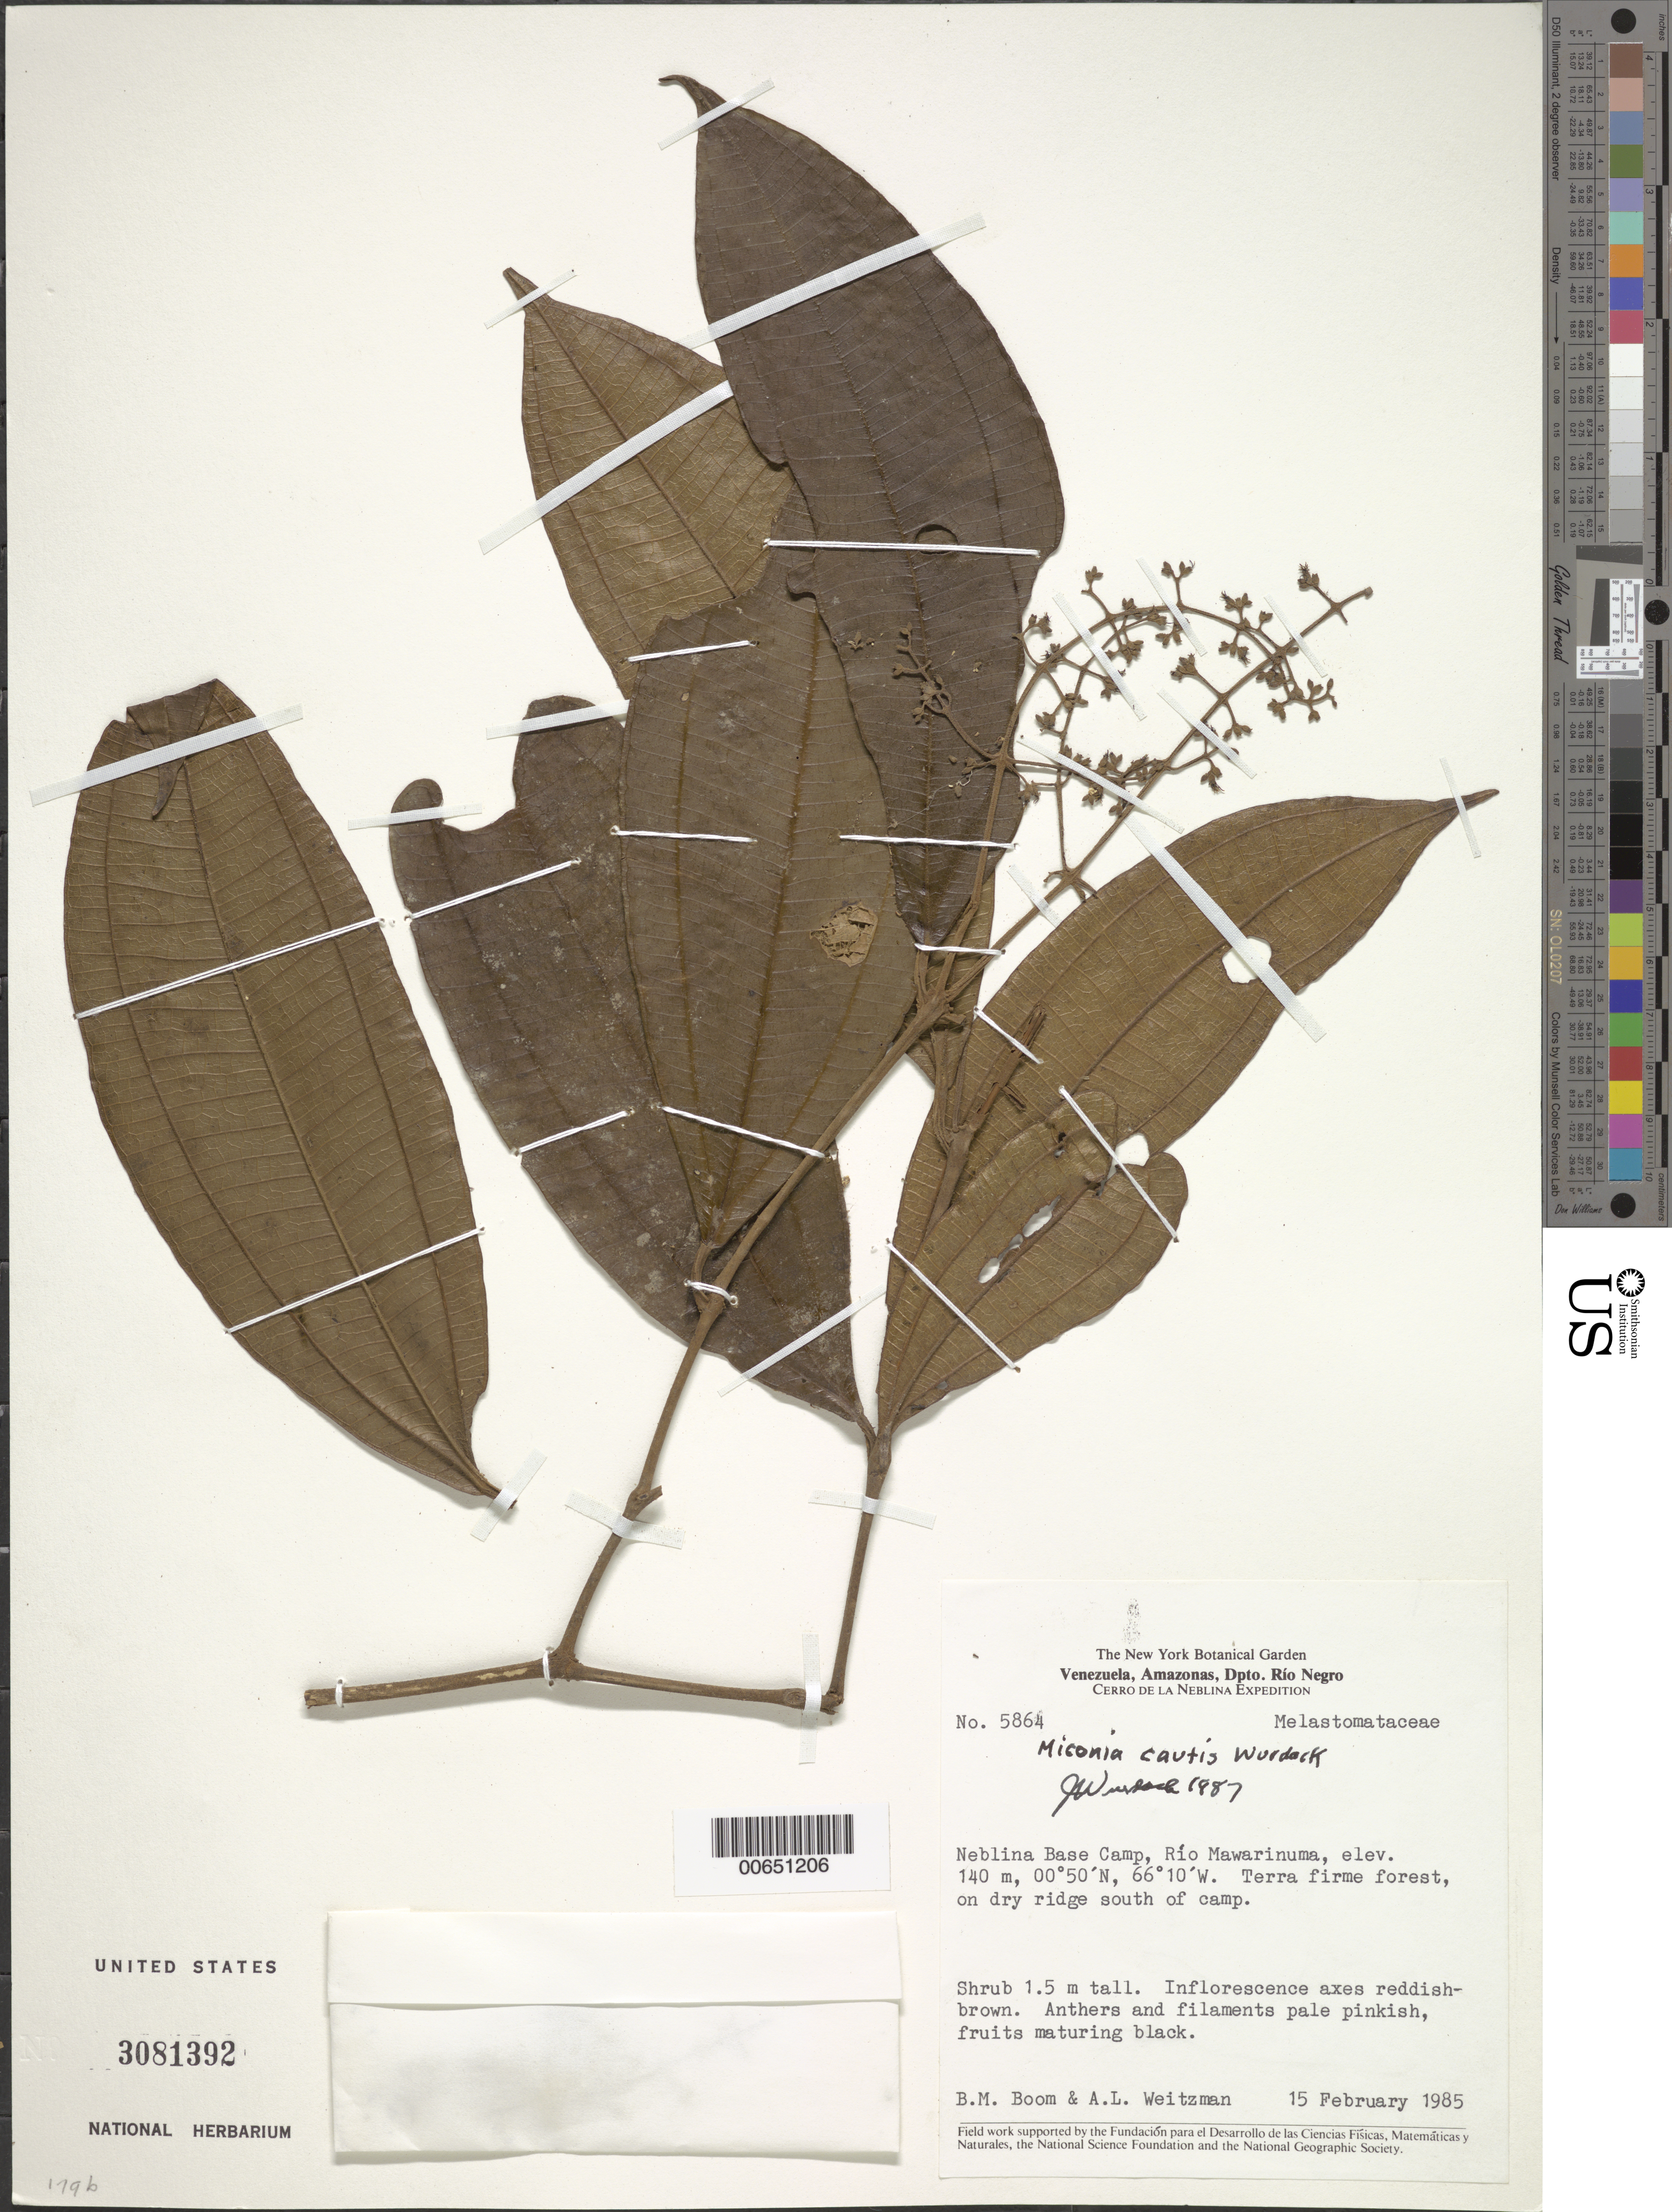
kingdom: Plantae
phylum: Tracheophyta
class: Magnoliopsida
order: Myrtales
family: Melastomataceae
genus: Miconia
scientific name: Miconia cautis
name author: Wurdack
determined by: Wurdack, John J., (US), US (UNITED STATES)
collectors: B. M. Boom & A. L. Weitzman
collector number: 5864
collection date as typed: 15-Feb-85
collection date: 1985-02-15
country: Venezuela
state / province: Amazonas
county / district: Río Negro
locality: Cerro de la Neblina Base Camp, Río Mawarinuma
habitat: Terra firme forest, on dry ridge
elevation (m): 140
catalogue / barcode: US 3081392